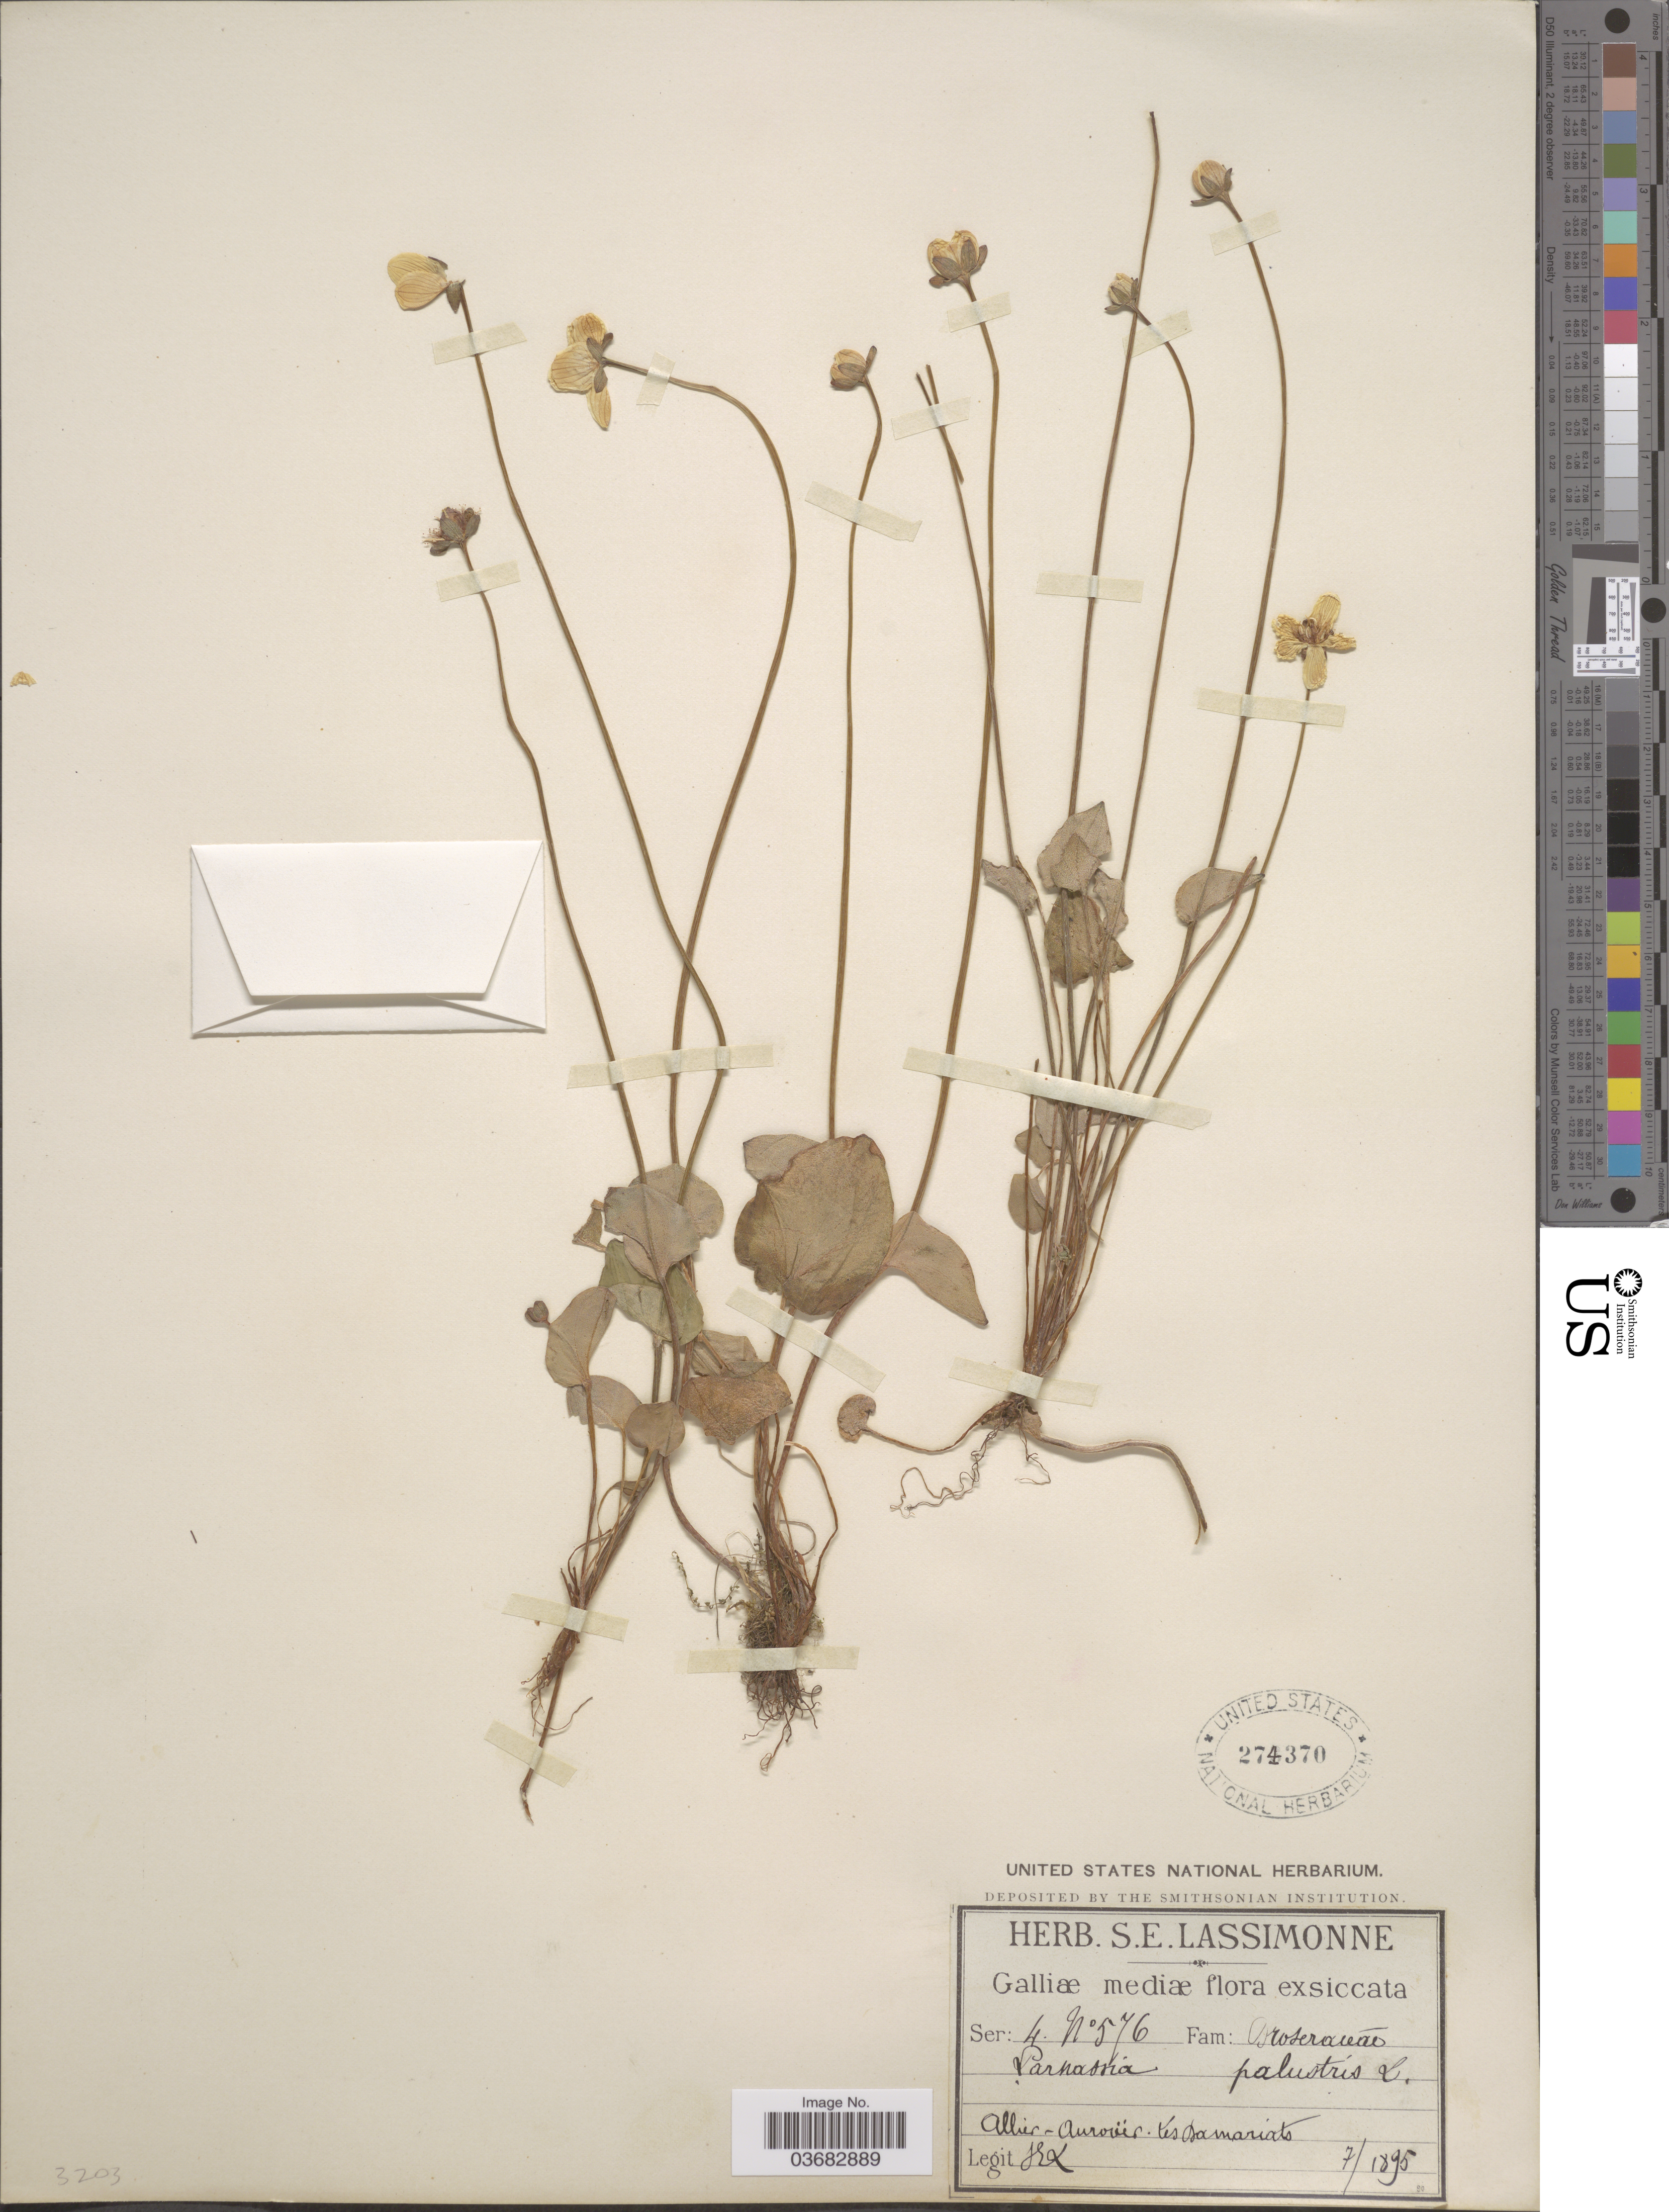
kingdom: Plantae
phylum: Tracheophyta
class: Magnoliopsida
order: Celastrales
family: Parnassiaceae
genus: Parnassia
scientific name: Parnassia palustris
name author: L.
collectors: S. Lassimonne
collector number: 576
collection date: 1895-07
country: France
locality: Galliæ mediæ. Allier-Aurouer- Les Damariats.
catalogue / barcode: US 274370